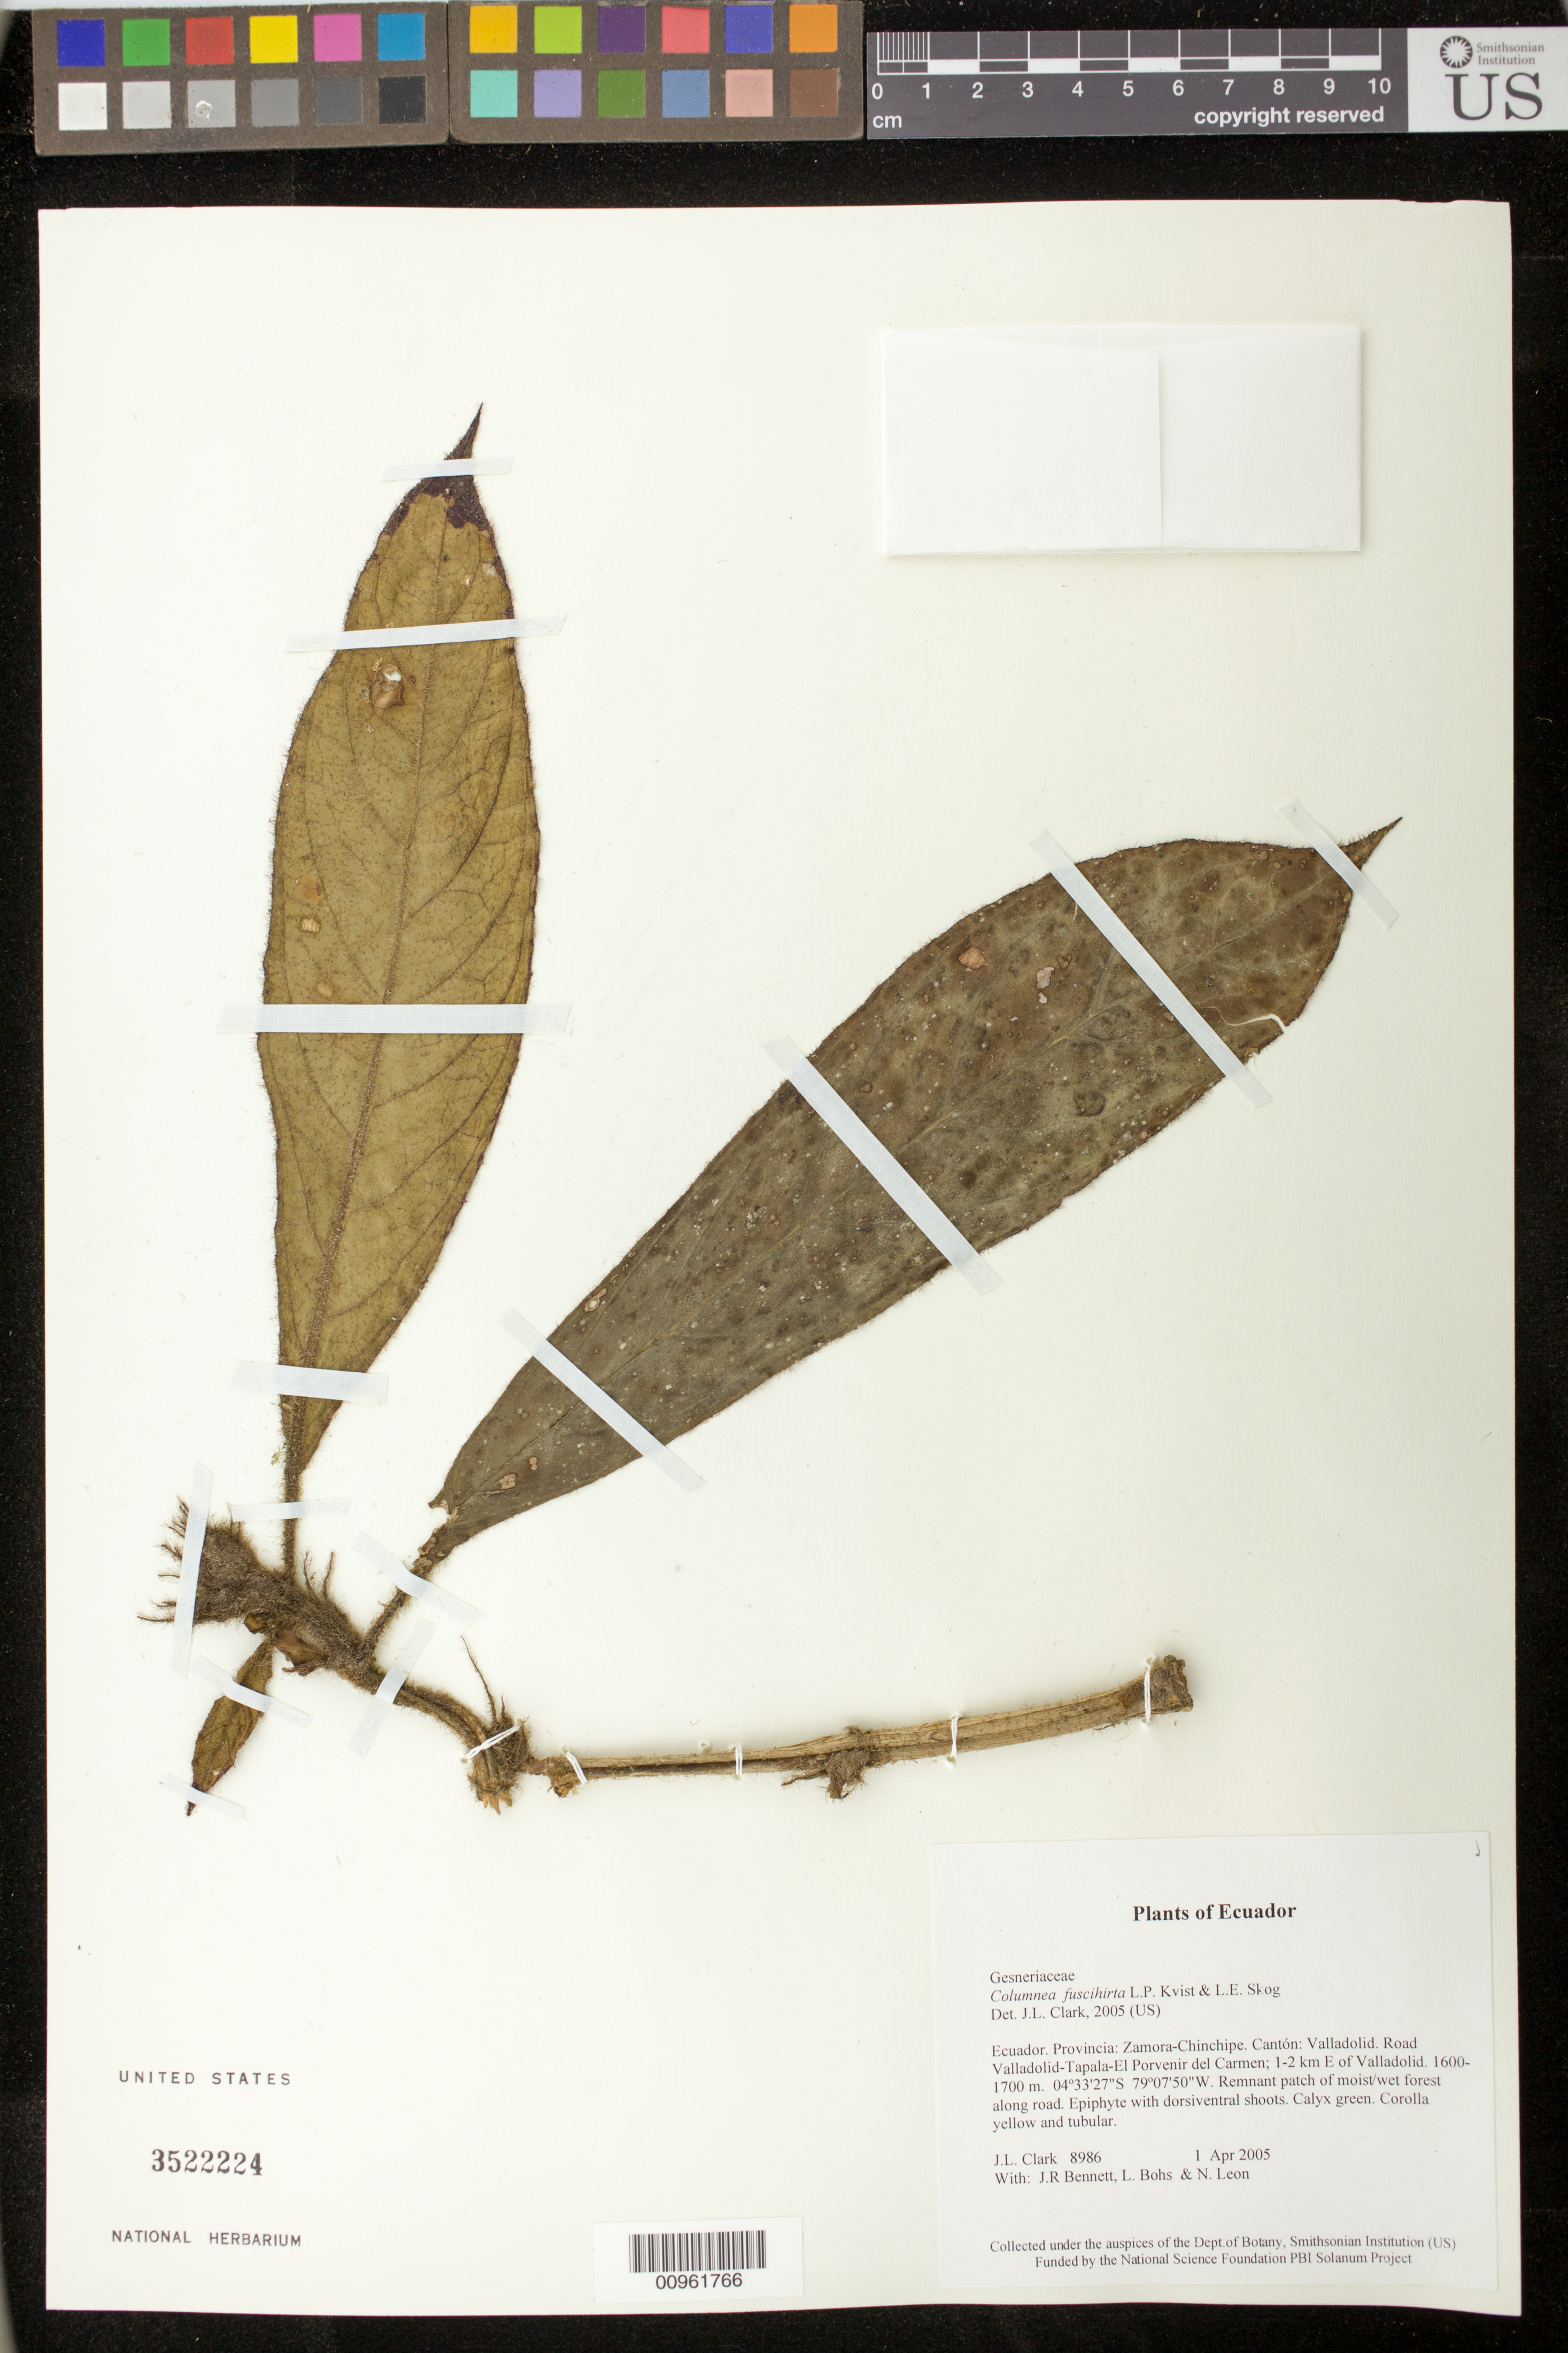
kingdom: Plantae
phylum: Tracheophyta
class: Magnoliopsida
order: Lamiales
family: Gesneriaceae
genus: Columnea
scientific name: Columnea fuscihirta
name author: L.P. Kvist & L.E. Skog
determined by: Clark, J. L., (SEL), The Marie Selby Botanical Garden (UNITED STATES)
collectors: J. L. Clark, J. R. Bennett, L. A. Bohs & N. Leon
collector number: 8986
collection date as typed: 01 Apr 2005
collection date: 2005-04-01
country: Ecuador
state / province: Zamora-Chinchipe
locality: Valladolid. Road Valladolid-Tapala-El Porvenir del Carmen; 1-2 km E of Valladolid.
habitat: Remnant patch of moist/wet forest along road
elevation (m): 1600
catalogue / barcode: US 3522224